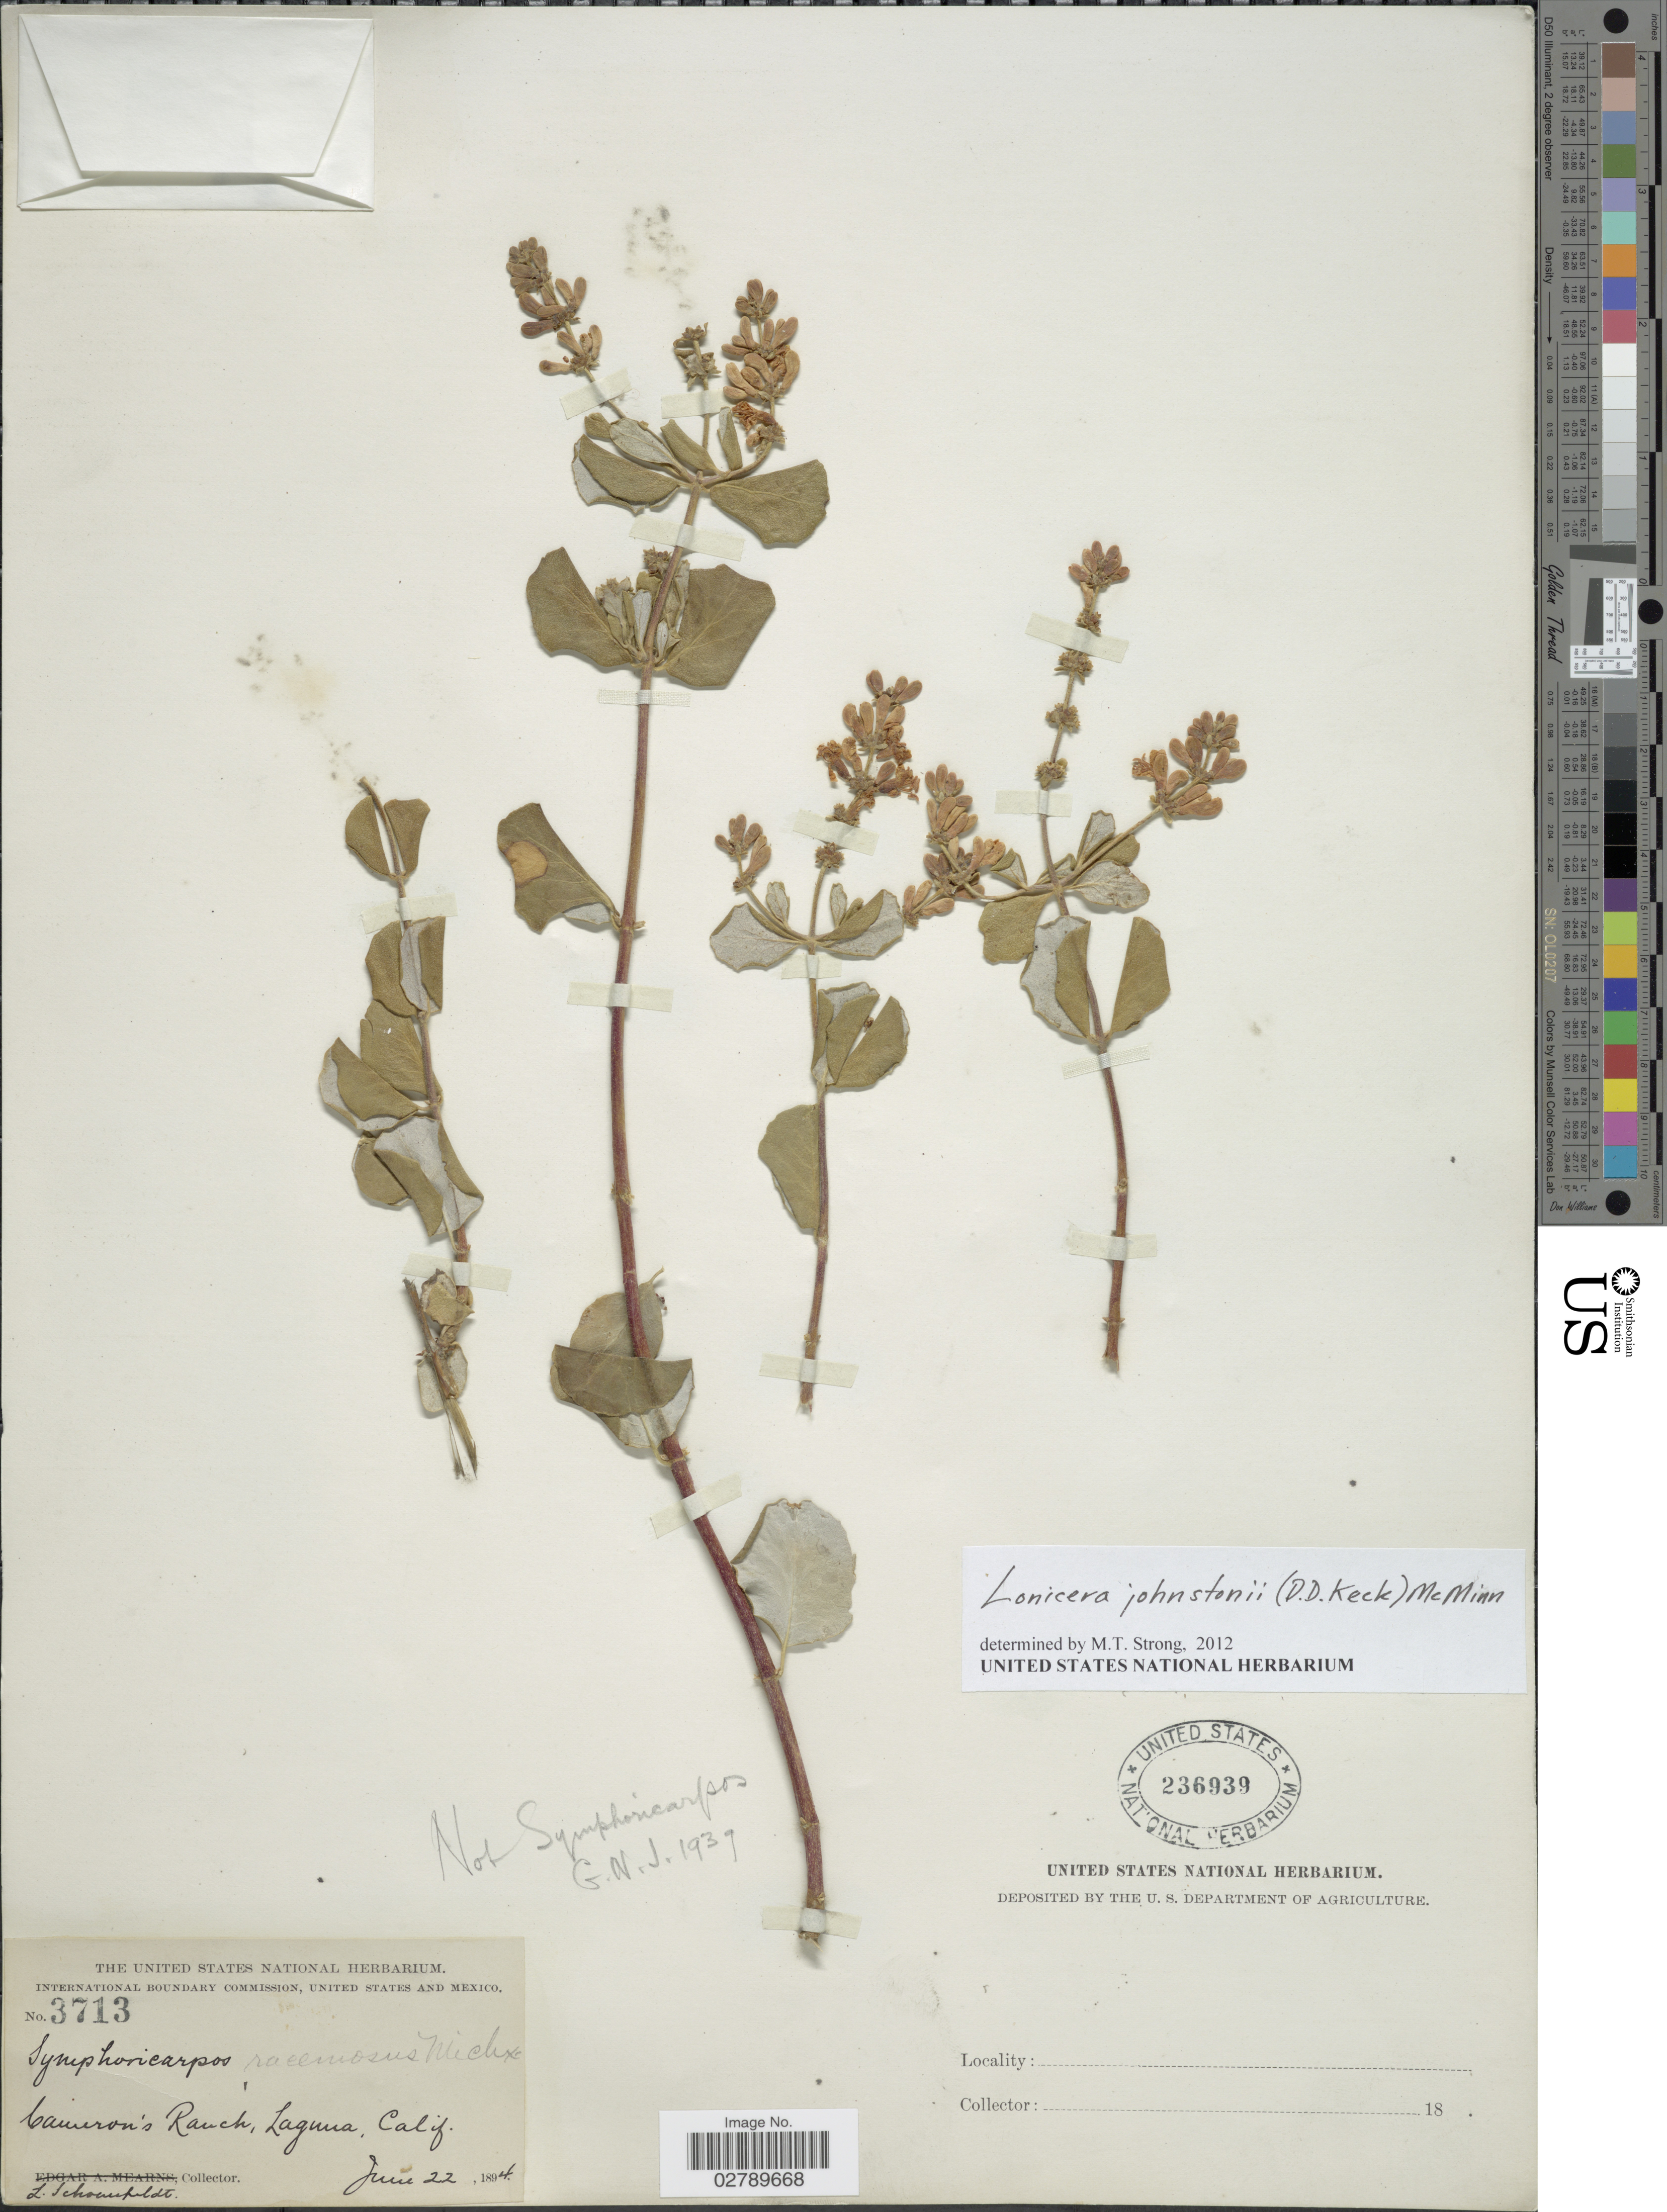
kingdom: Plantae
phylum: Tracheophyta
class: Magnoliopsida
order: Dipsacales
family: Caprifoliaceae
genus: Lonicera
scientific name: Lonicera johnstonii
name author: (D.D. Keck) McMinn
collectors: L. Schounfeldt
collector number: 3713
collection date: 1894-06-22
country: United States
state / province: California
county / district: Orange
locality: Cameron´s Ranch, Laguna.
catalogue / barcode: US 236939